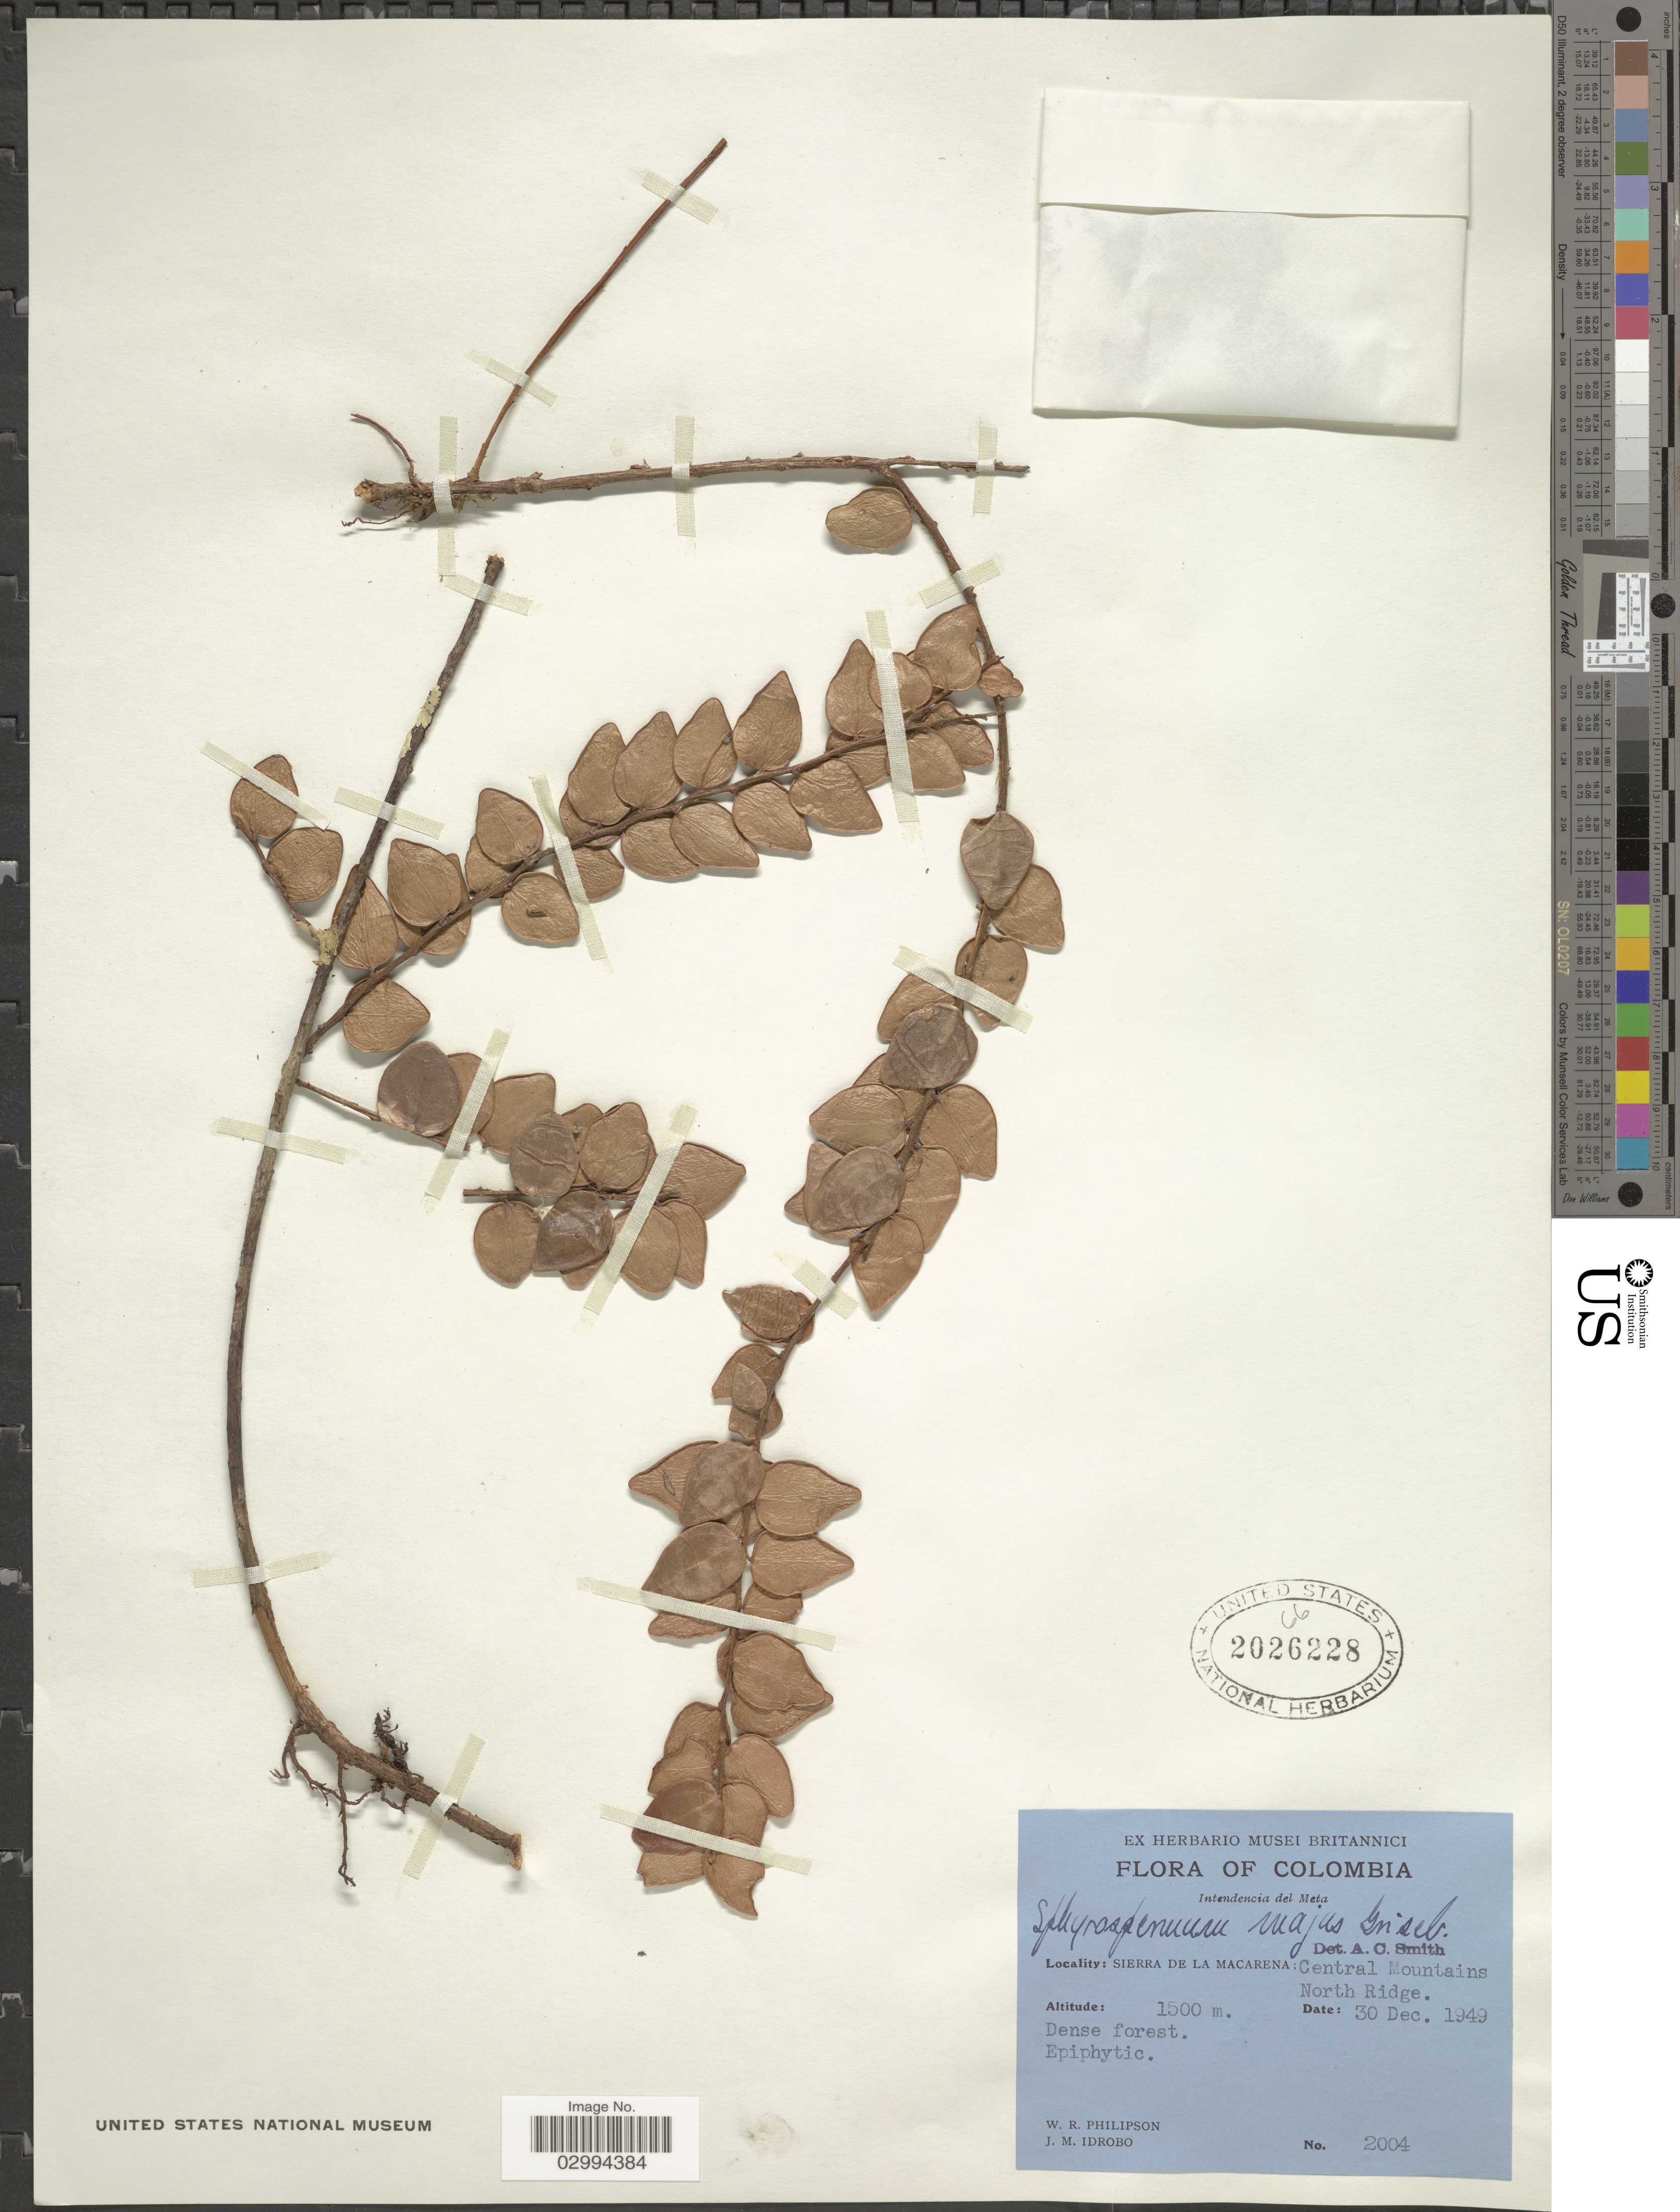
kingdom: Plantae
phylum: Tracheophyta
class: Magnoliopsida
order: Ericales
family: Ericaceae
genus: Sphyrospermum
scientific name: Sphyrospermum majus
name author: Griseb.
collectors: W. R. Philipson & J. M. Idrobo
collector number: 2004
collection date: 1949-12-30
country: Colombia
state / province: Meta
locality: Intendencia del Meta, Sierra de La Macarena: Central Mountains, North Ridge.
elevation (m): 1500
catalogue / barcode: US 2026228